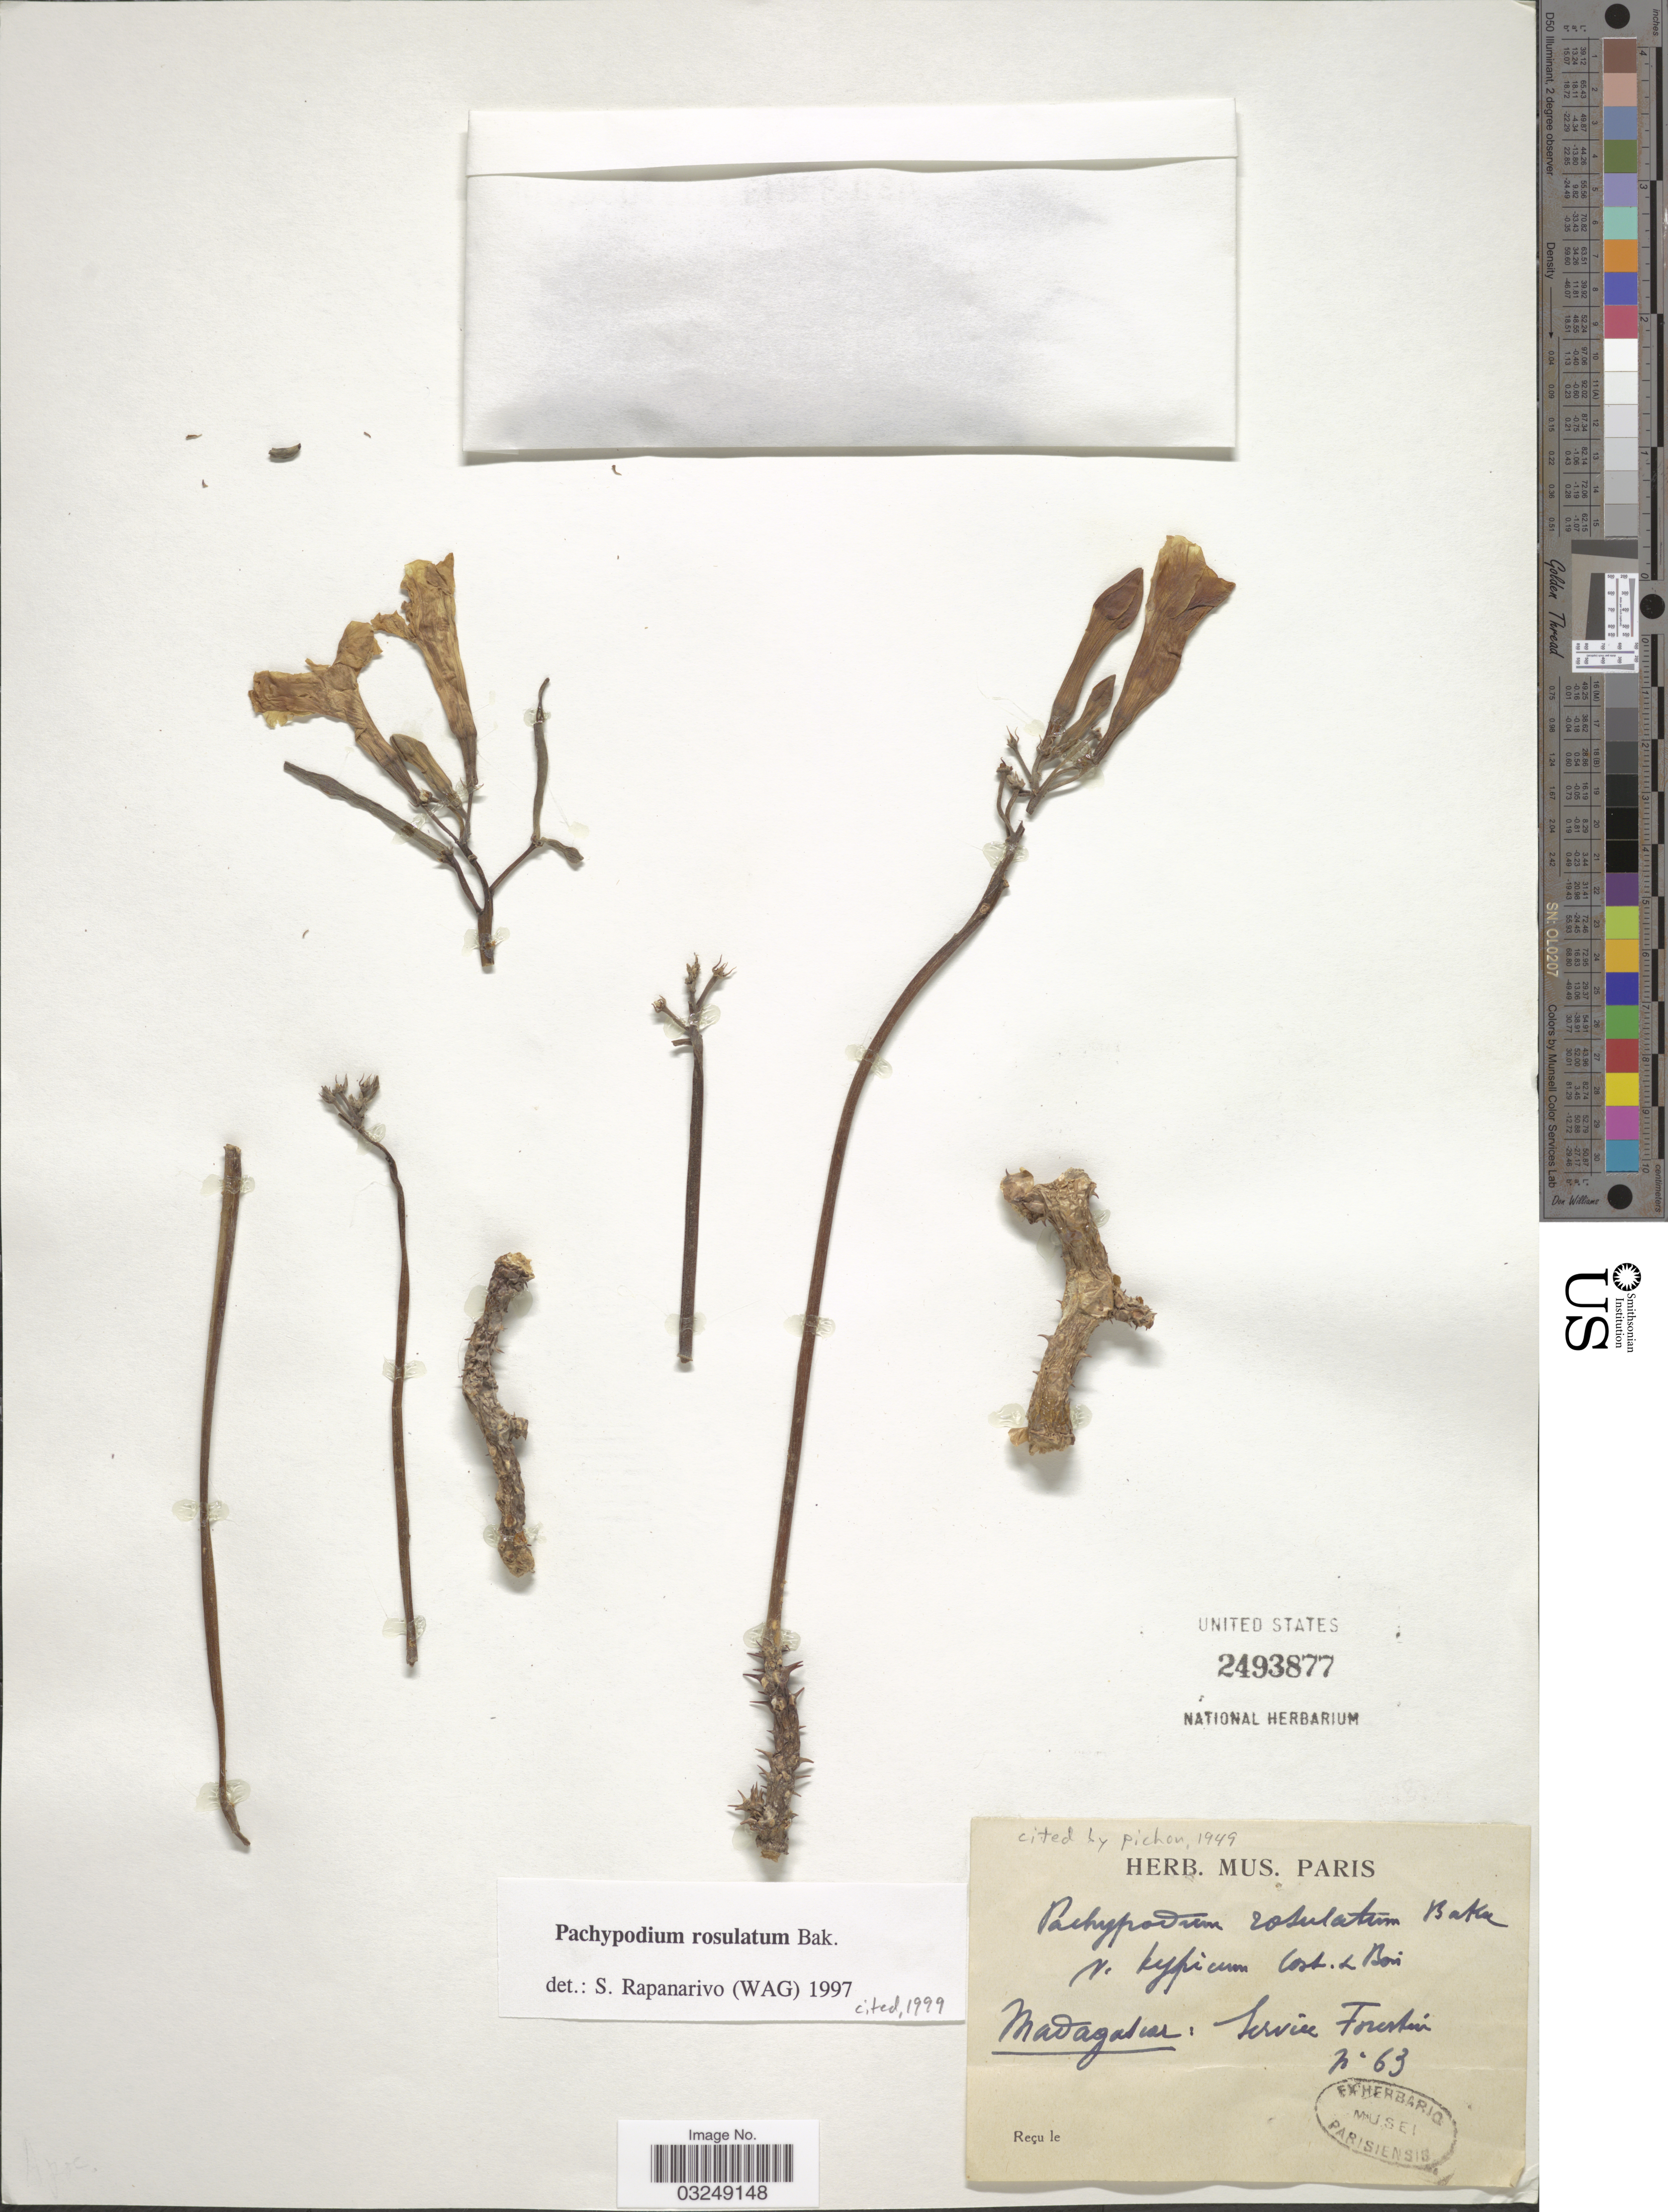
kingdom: Plantae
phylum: Tracheophyta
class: Magnoliopsida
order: Gentianales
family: Apocynaceae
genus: Pachypodium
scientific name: Pachypodium rosulatum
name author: Constantin. & Boiss.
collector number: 63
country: Madagascar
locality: Service Forestier.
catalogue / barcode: US 2493877